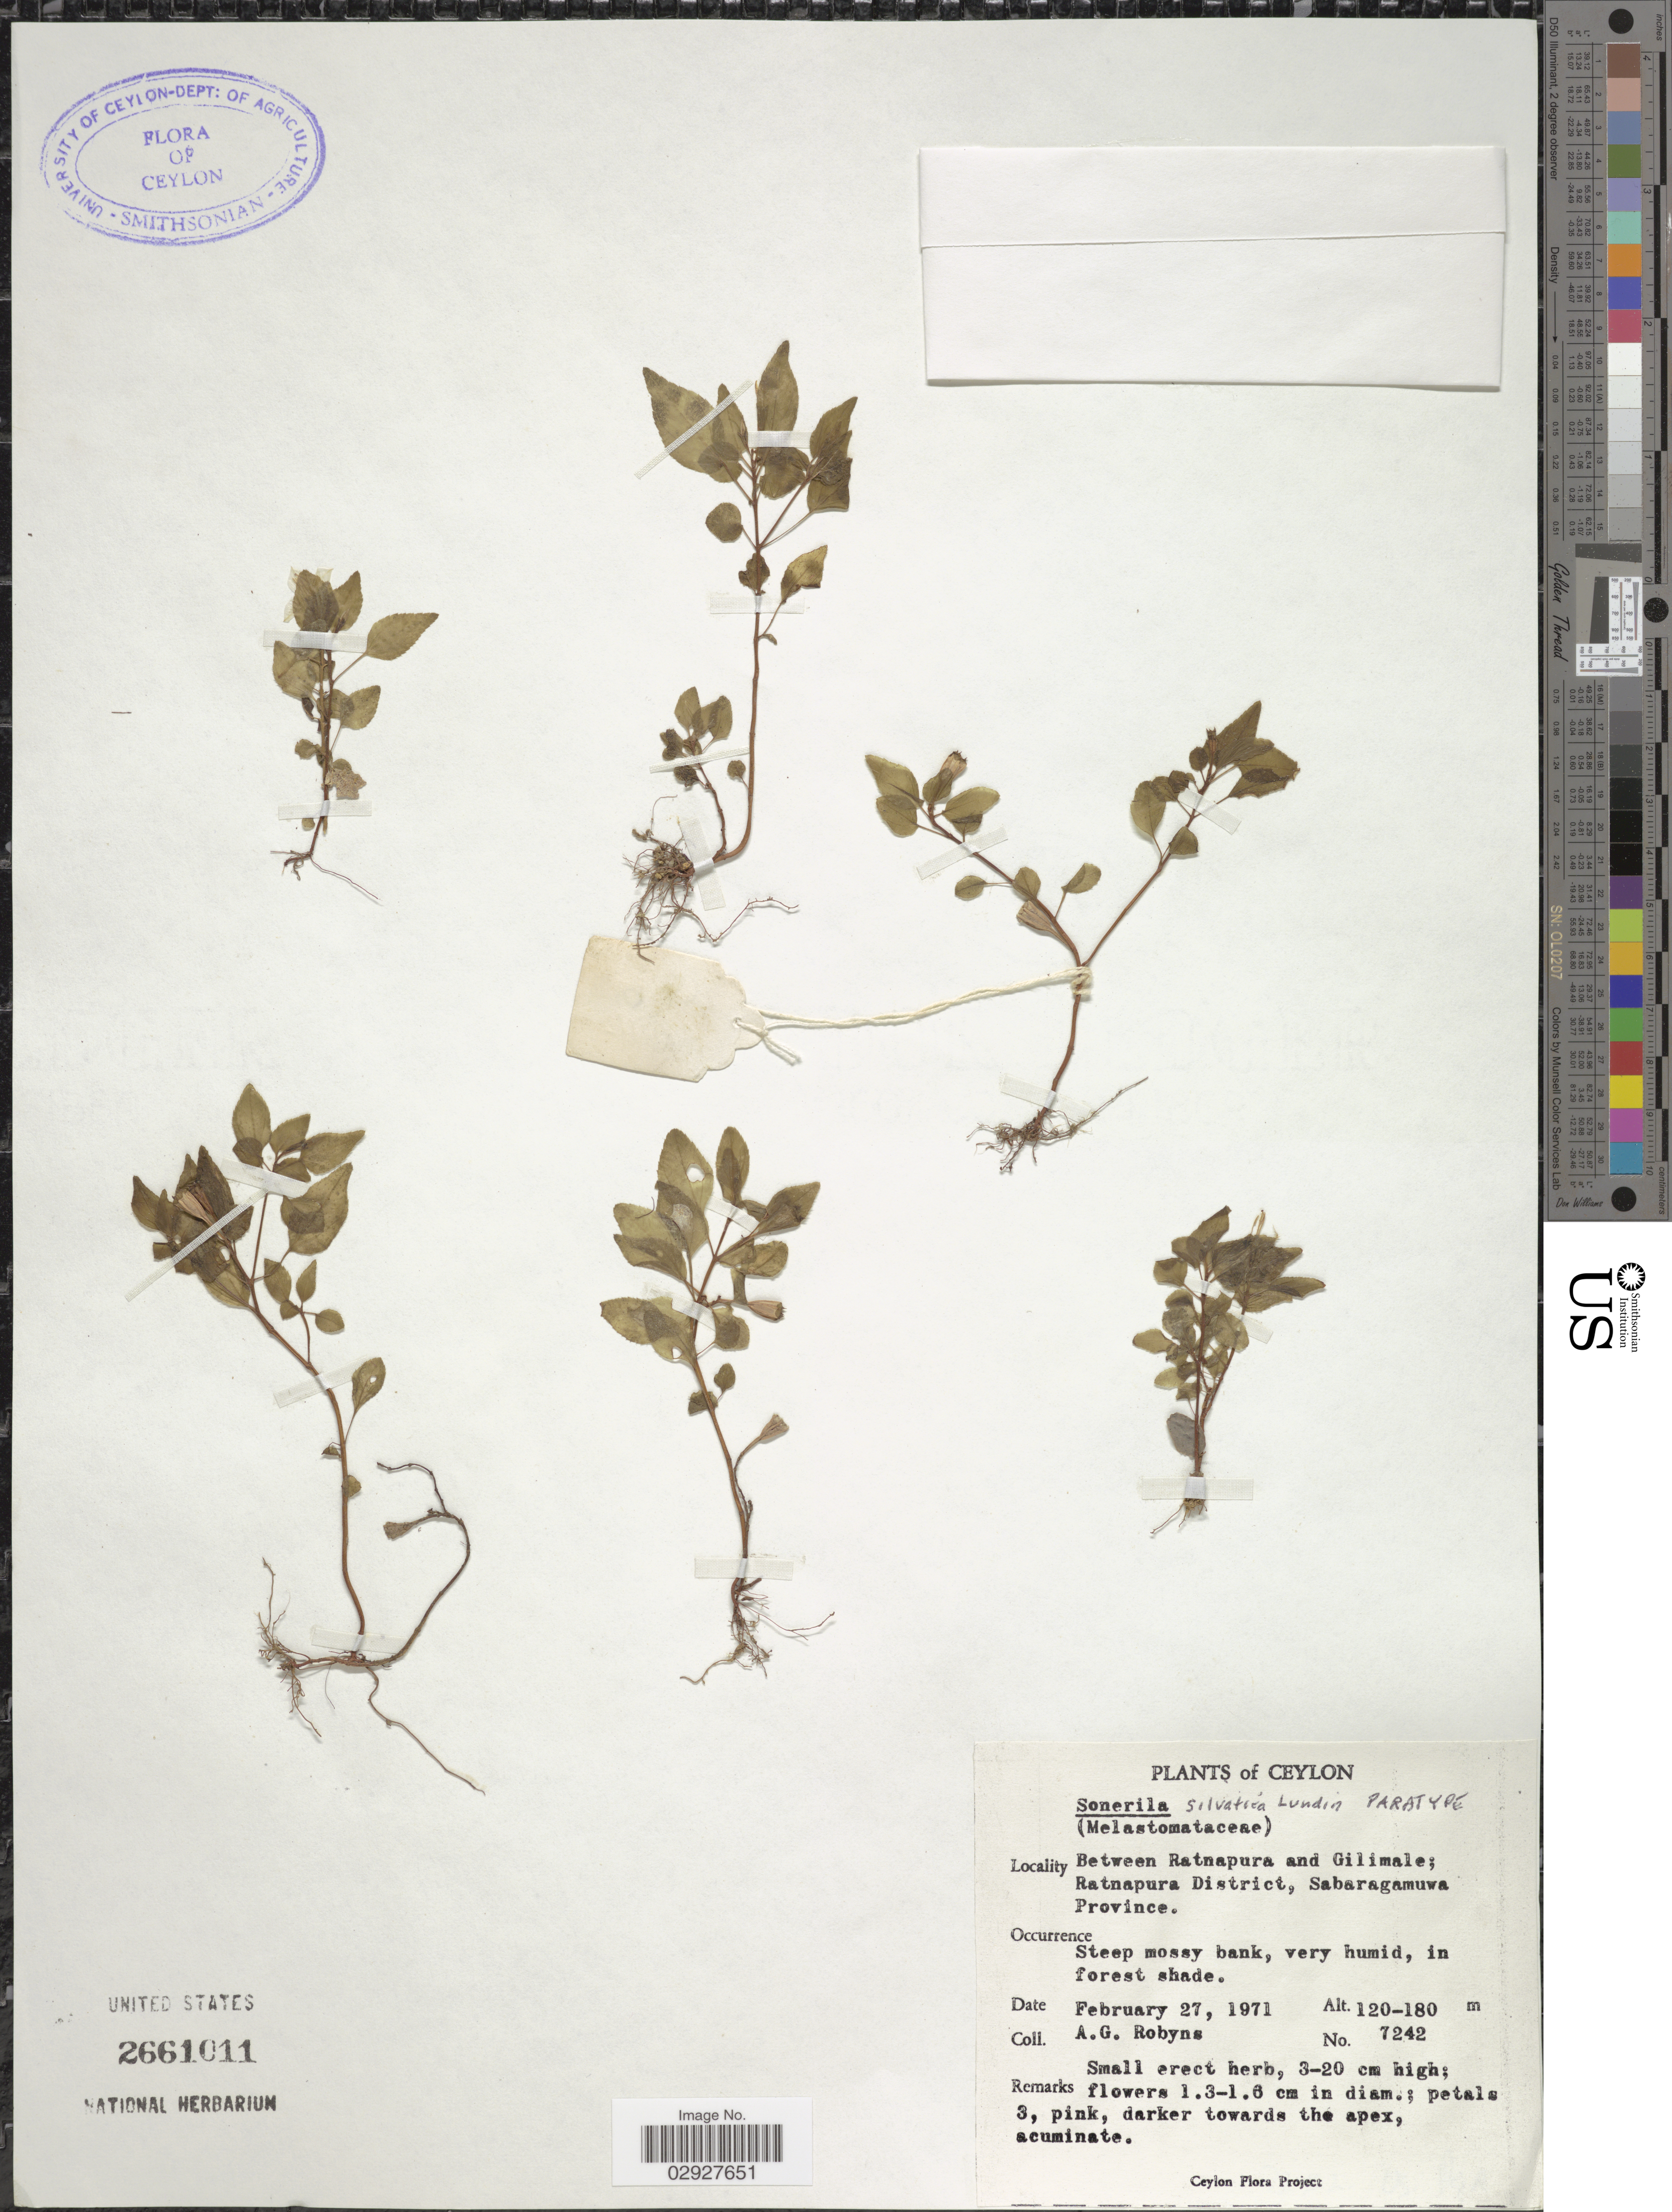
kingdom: Plantae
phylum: Tracheophyta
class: Magnoliopsida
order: Myrtales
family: Melastomataceae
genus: Sonerila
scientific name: Sonerila silvatica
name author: Lundin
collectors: A. Robyns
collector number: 7242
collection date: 1971-02-27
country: Sri Lanka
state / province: Sabaragamuwa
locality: Ceylon. Between Ratnapura and Gilimale; Ratnapura District.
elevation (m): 120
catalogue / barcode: US 2661011